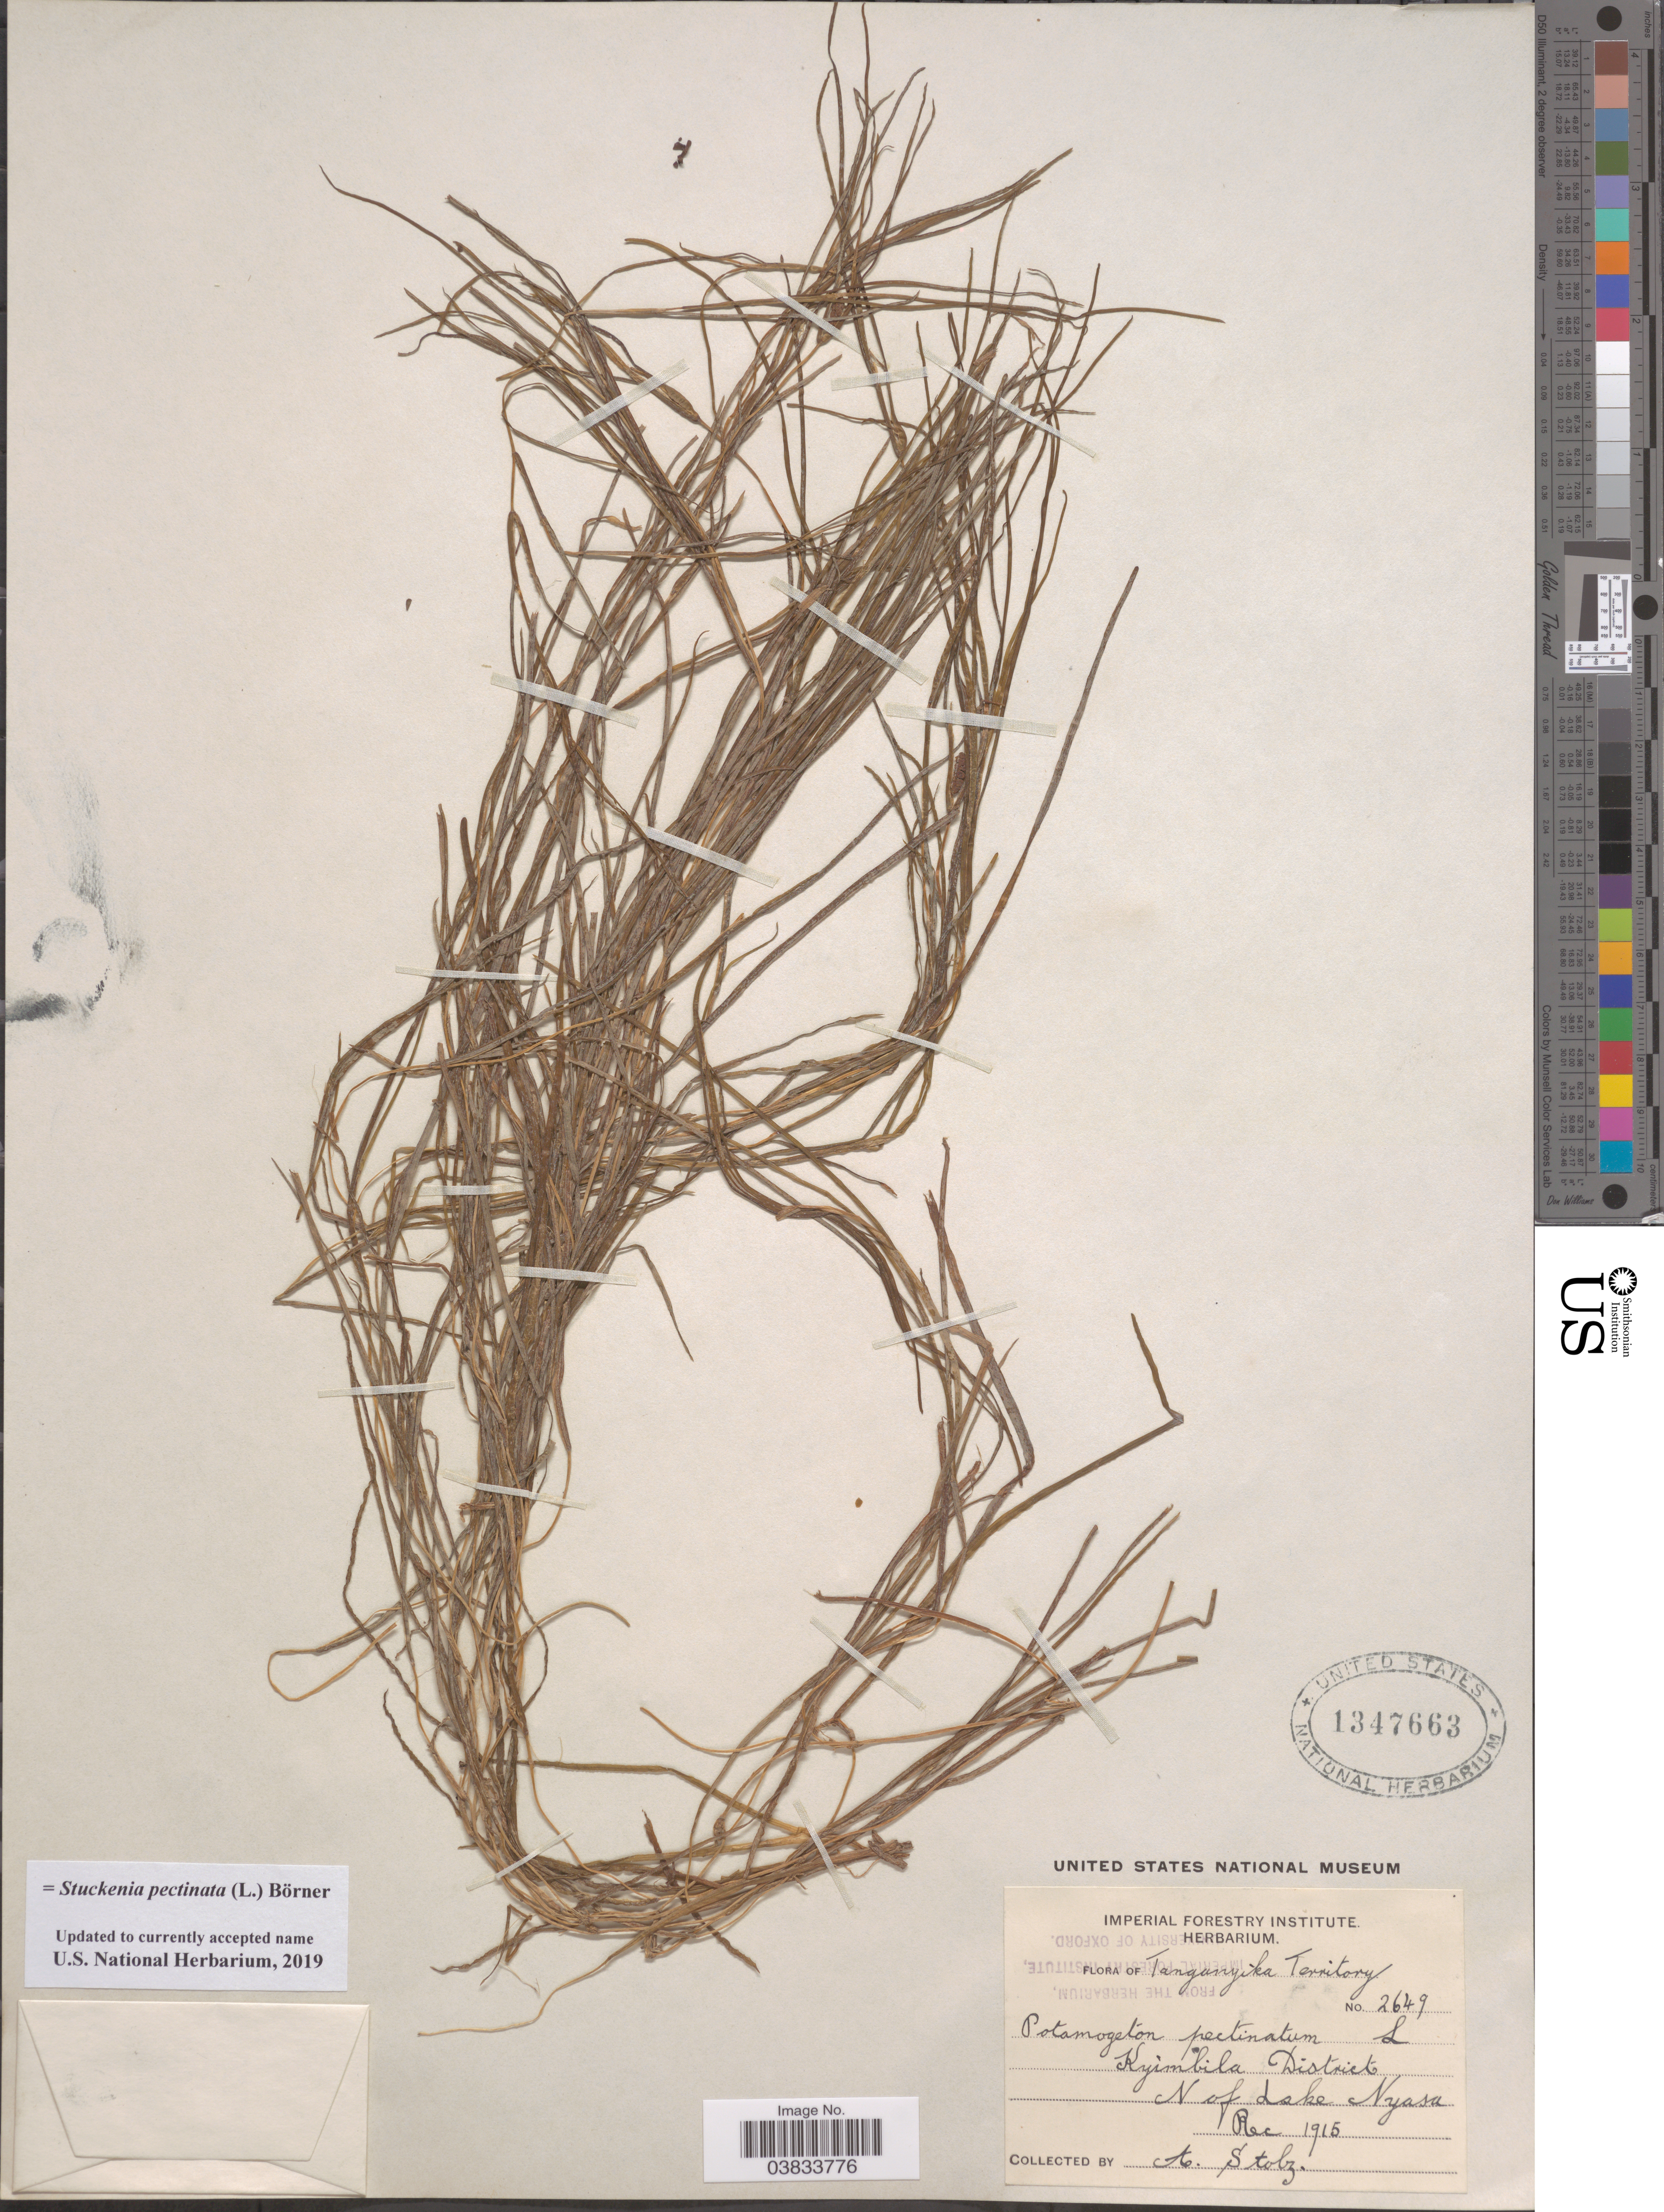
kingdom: Plantae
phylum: Tracheophyta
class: Liliopsida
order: Alismatales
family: Potamogetonaceae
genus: Stuckenia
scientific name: Stuckenia pectinata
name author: (L.) Börner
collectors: A. Stolz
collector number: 2649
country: Tanzania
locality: Tanganyika Territory. Kyimbila District. N of Lake Nyasa.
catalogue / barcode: US 1347663